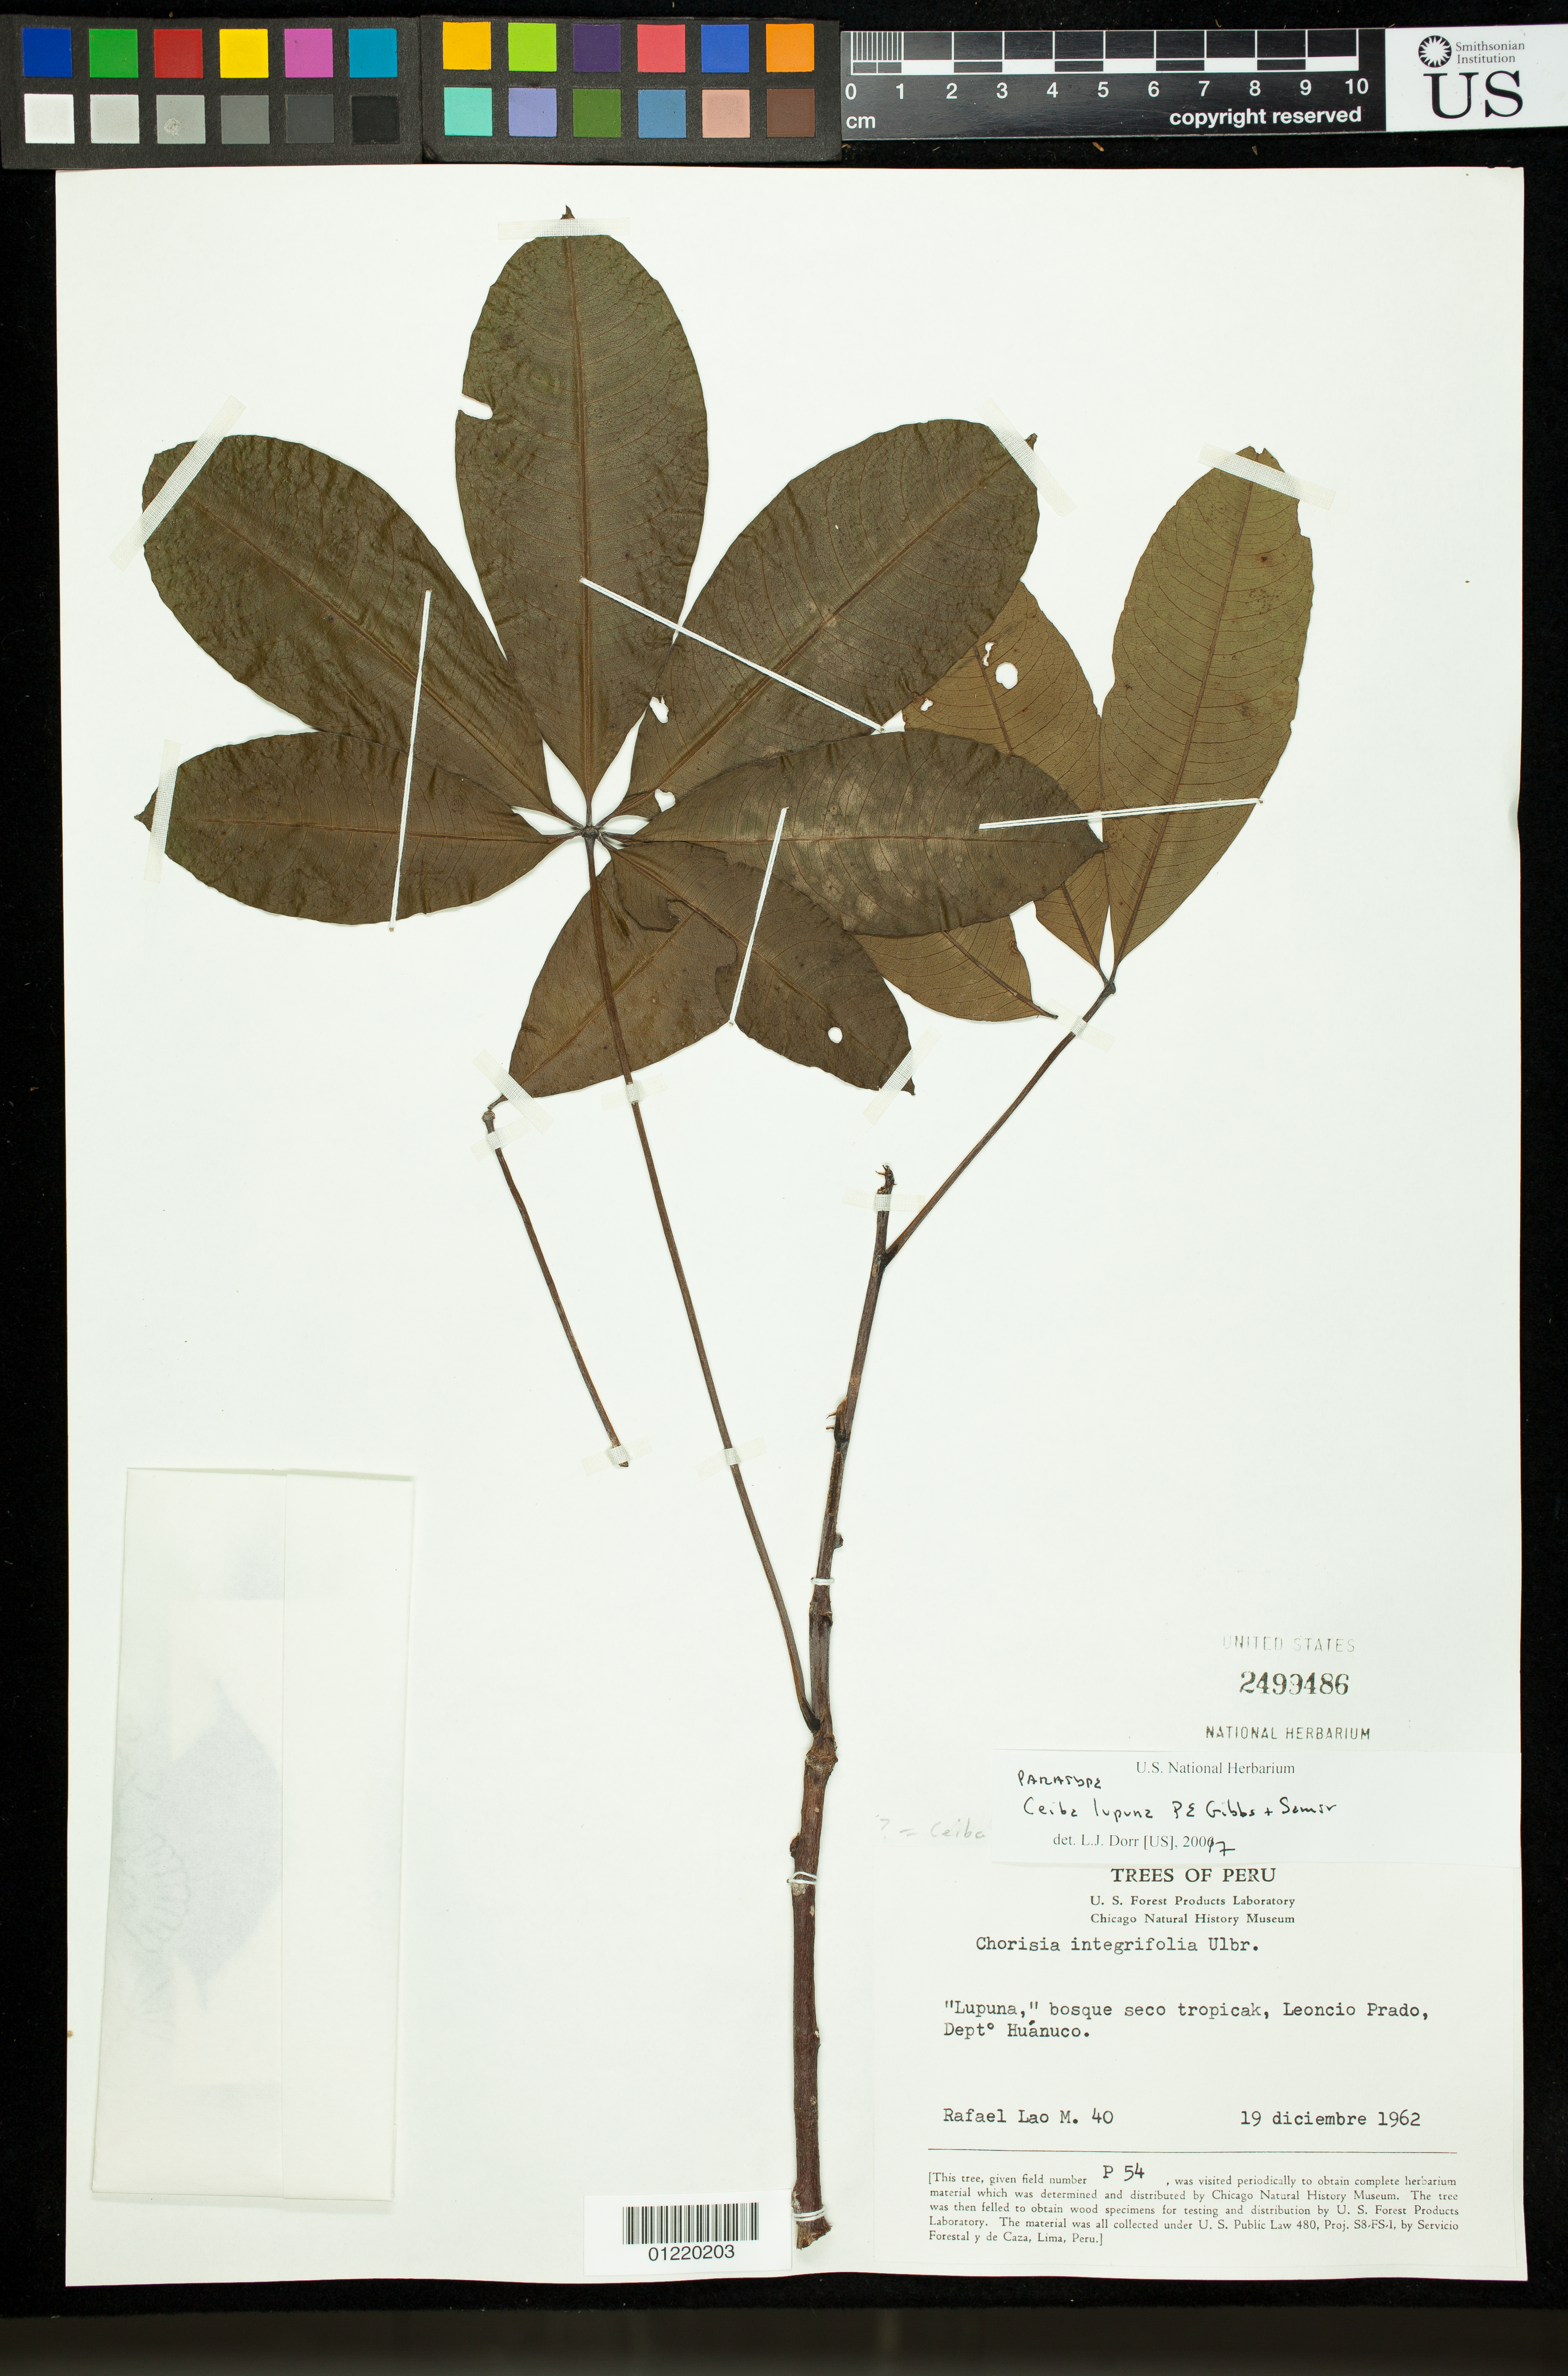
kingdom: Plantae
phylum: Tracheophyta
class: Magnoliopsida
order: Malvales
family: Malvaceae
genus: Ceiba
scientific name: Ceiba lupuna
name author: Gibbs & Semir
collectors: R. Lao M.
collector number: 40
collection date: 1962-12-19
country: Peru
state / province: Huánuco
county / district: Leoncio Prado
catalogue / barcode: US 2499486